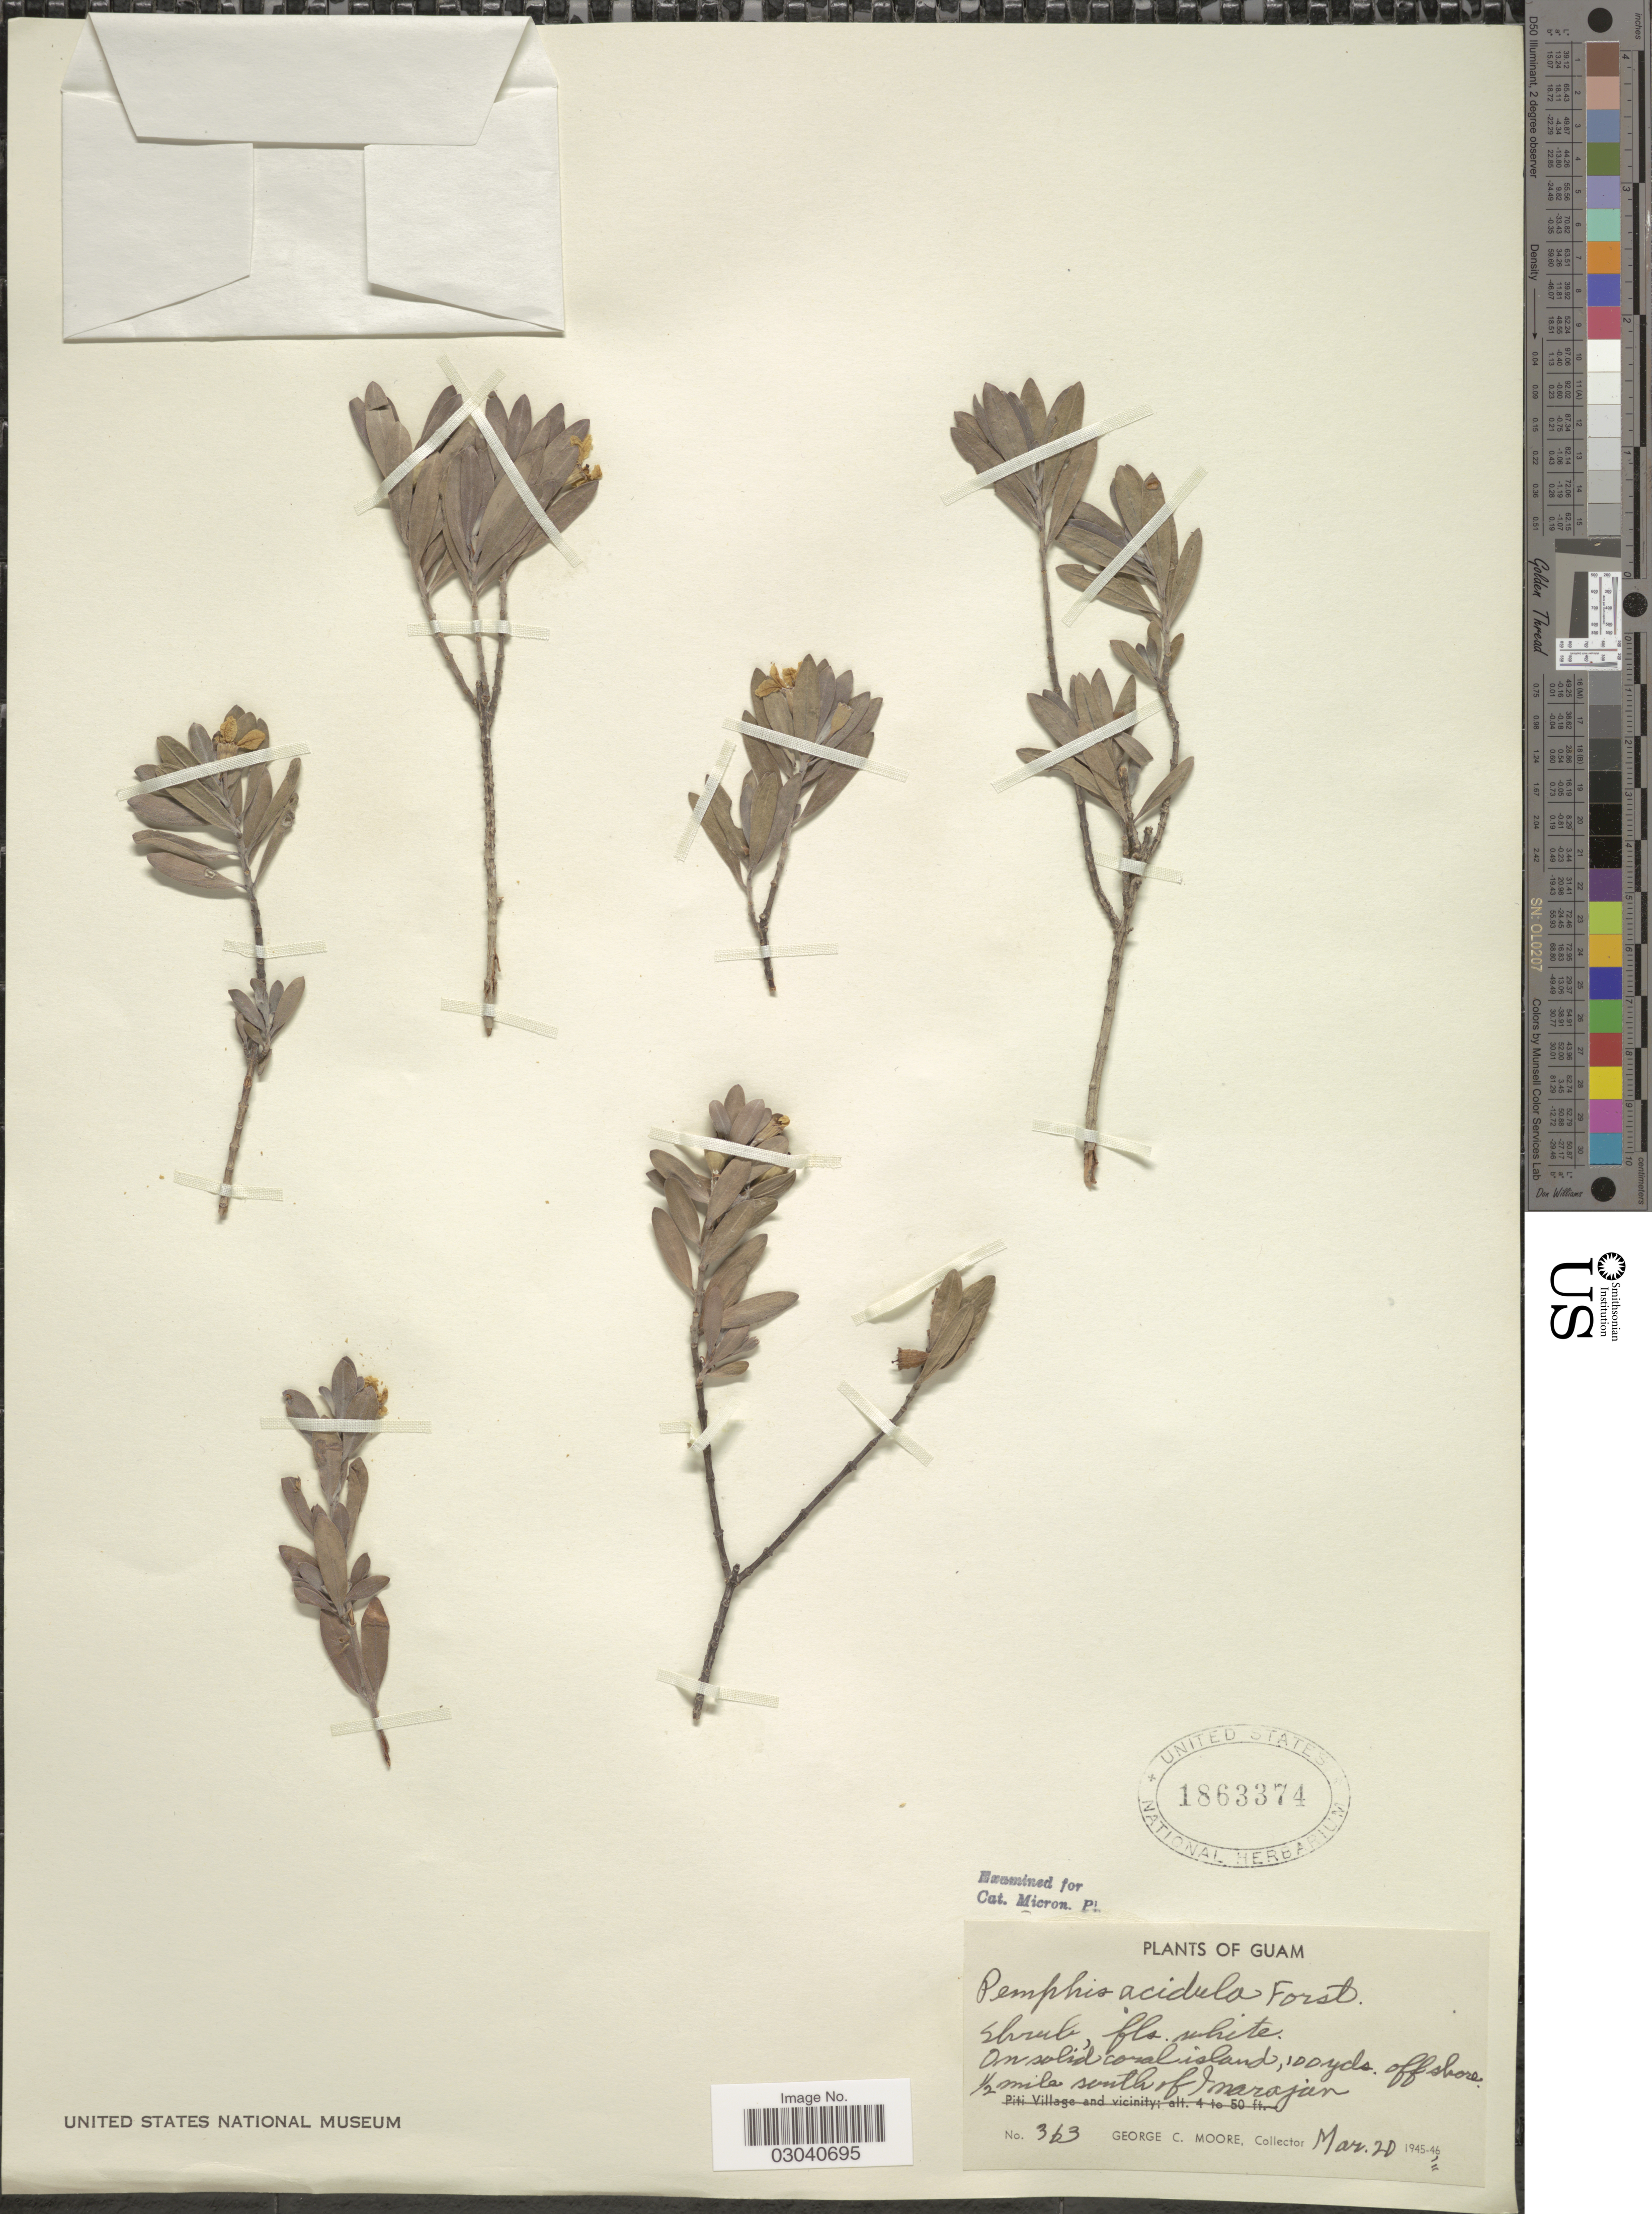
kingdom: Plantae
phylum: Tracheophyta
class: Magnoliopsida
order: Myrtales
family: Lythraceae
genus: Pemphis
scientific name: Pemphis acidula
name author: J.R. Forst. & G. Forst.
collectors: G. C. Moore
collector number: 363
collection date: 1946-03-20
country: Guam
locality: On solid coral island, 100 yds. off shore. 1/2 mile south of Marajan.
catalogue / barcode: US 1863374